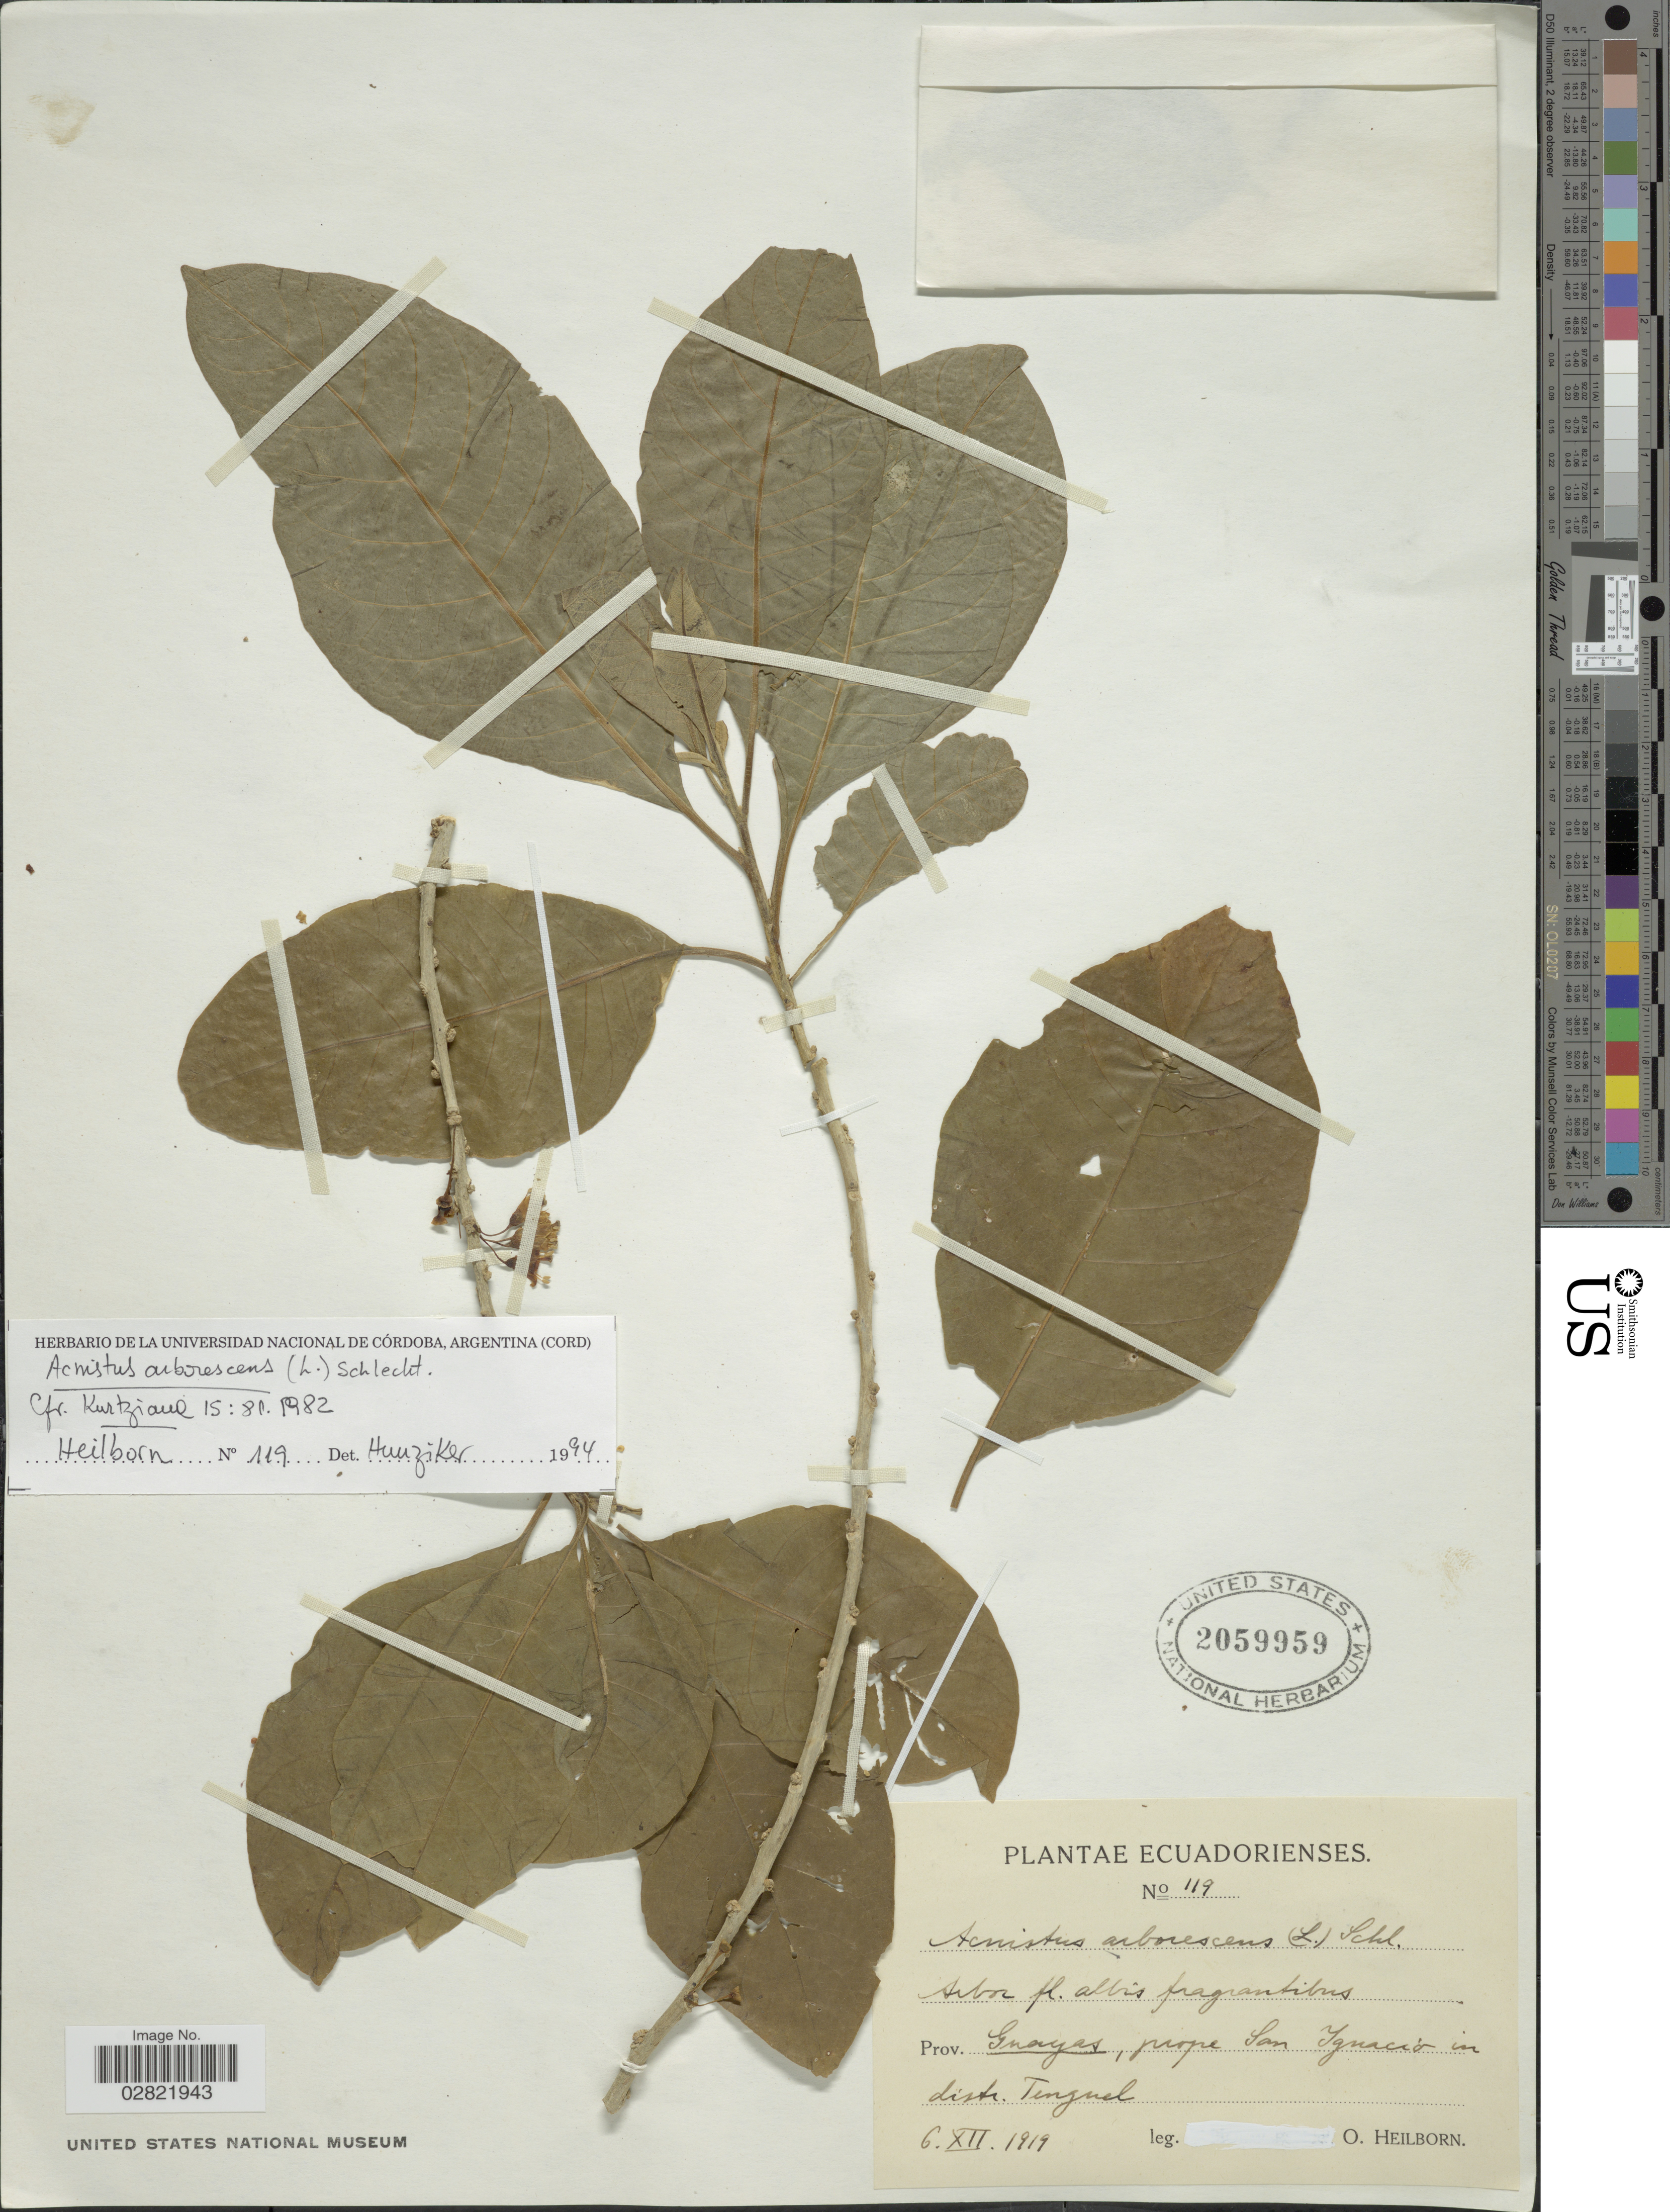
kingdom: Plantae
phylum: Tracheophyta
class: Magnoliopsida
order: Solanales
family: Solanaceae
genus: Acnistus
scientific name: Acnistus arborescens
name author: (L.) Schltdl.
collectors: O. Heilbron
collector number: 119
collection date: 1919-12-06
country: Ecuador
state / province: Guayas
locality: Prov. Guayas, prope San Ignacio in distr. Tenguel.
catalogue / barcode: US 2059959